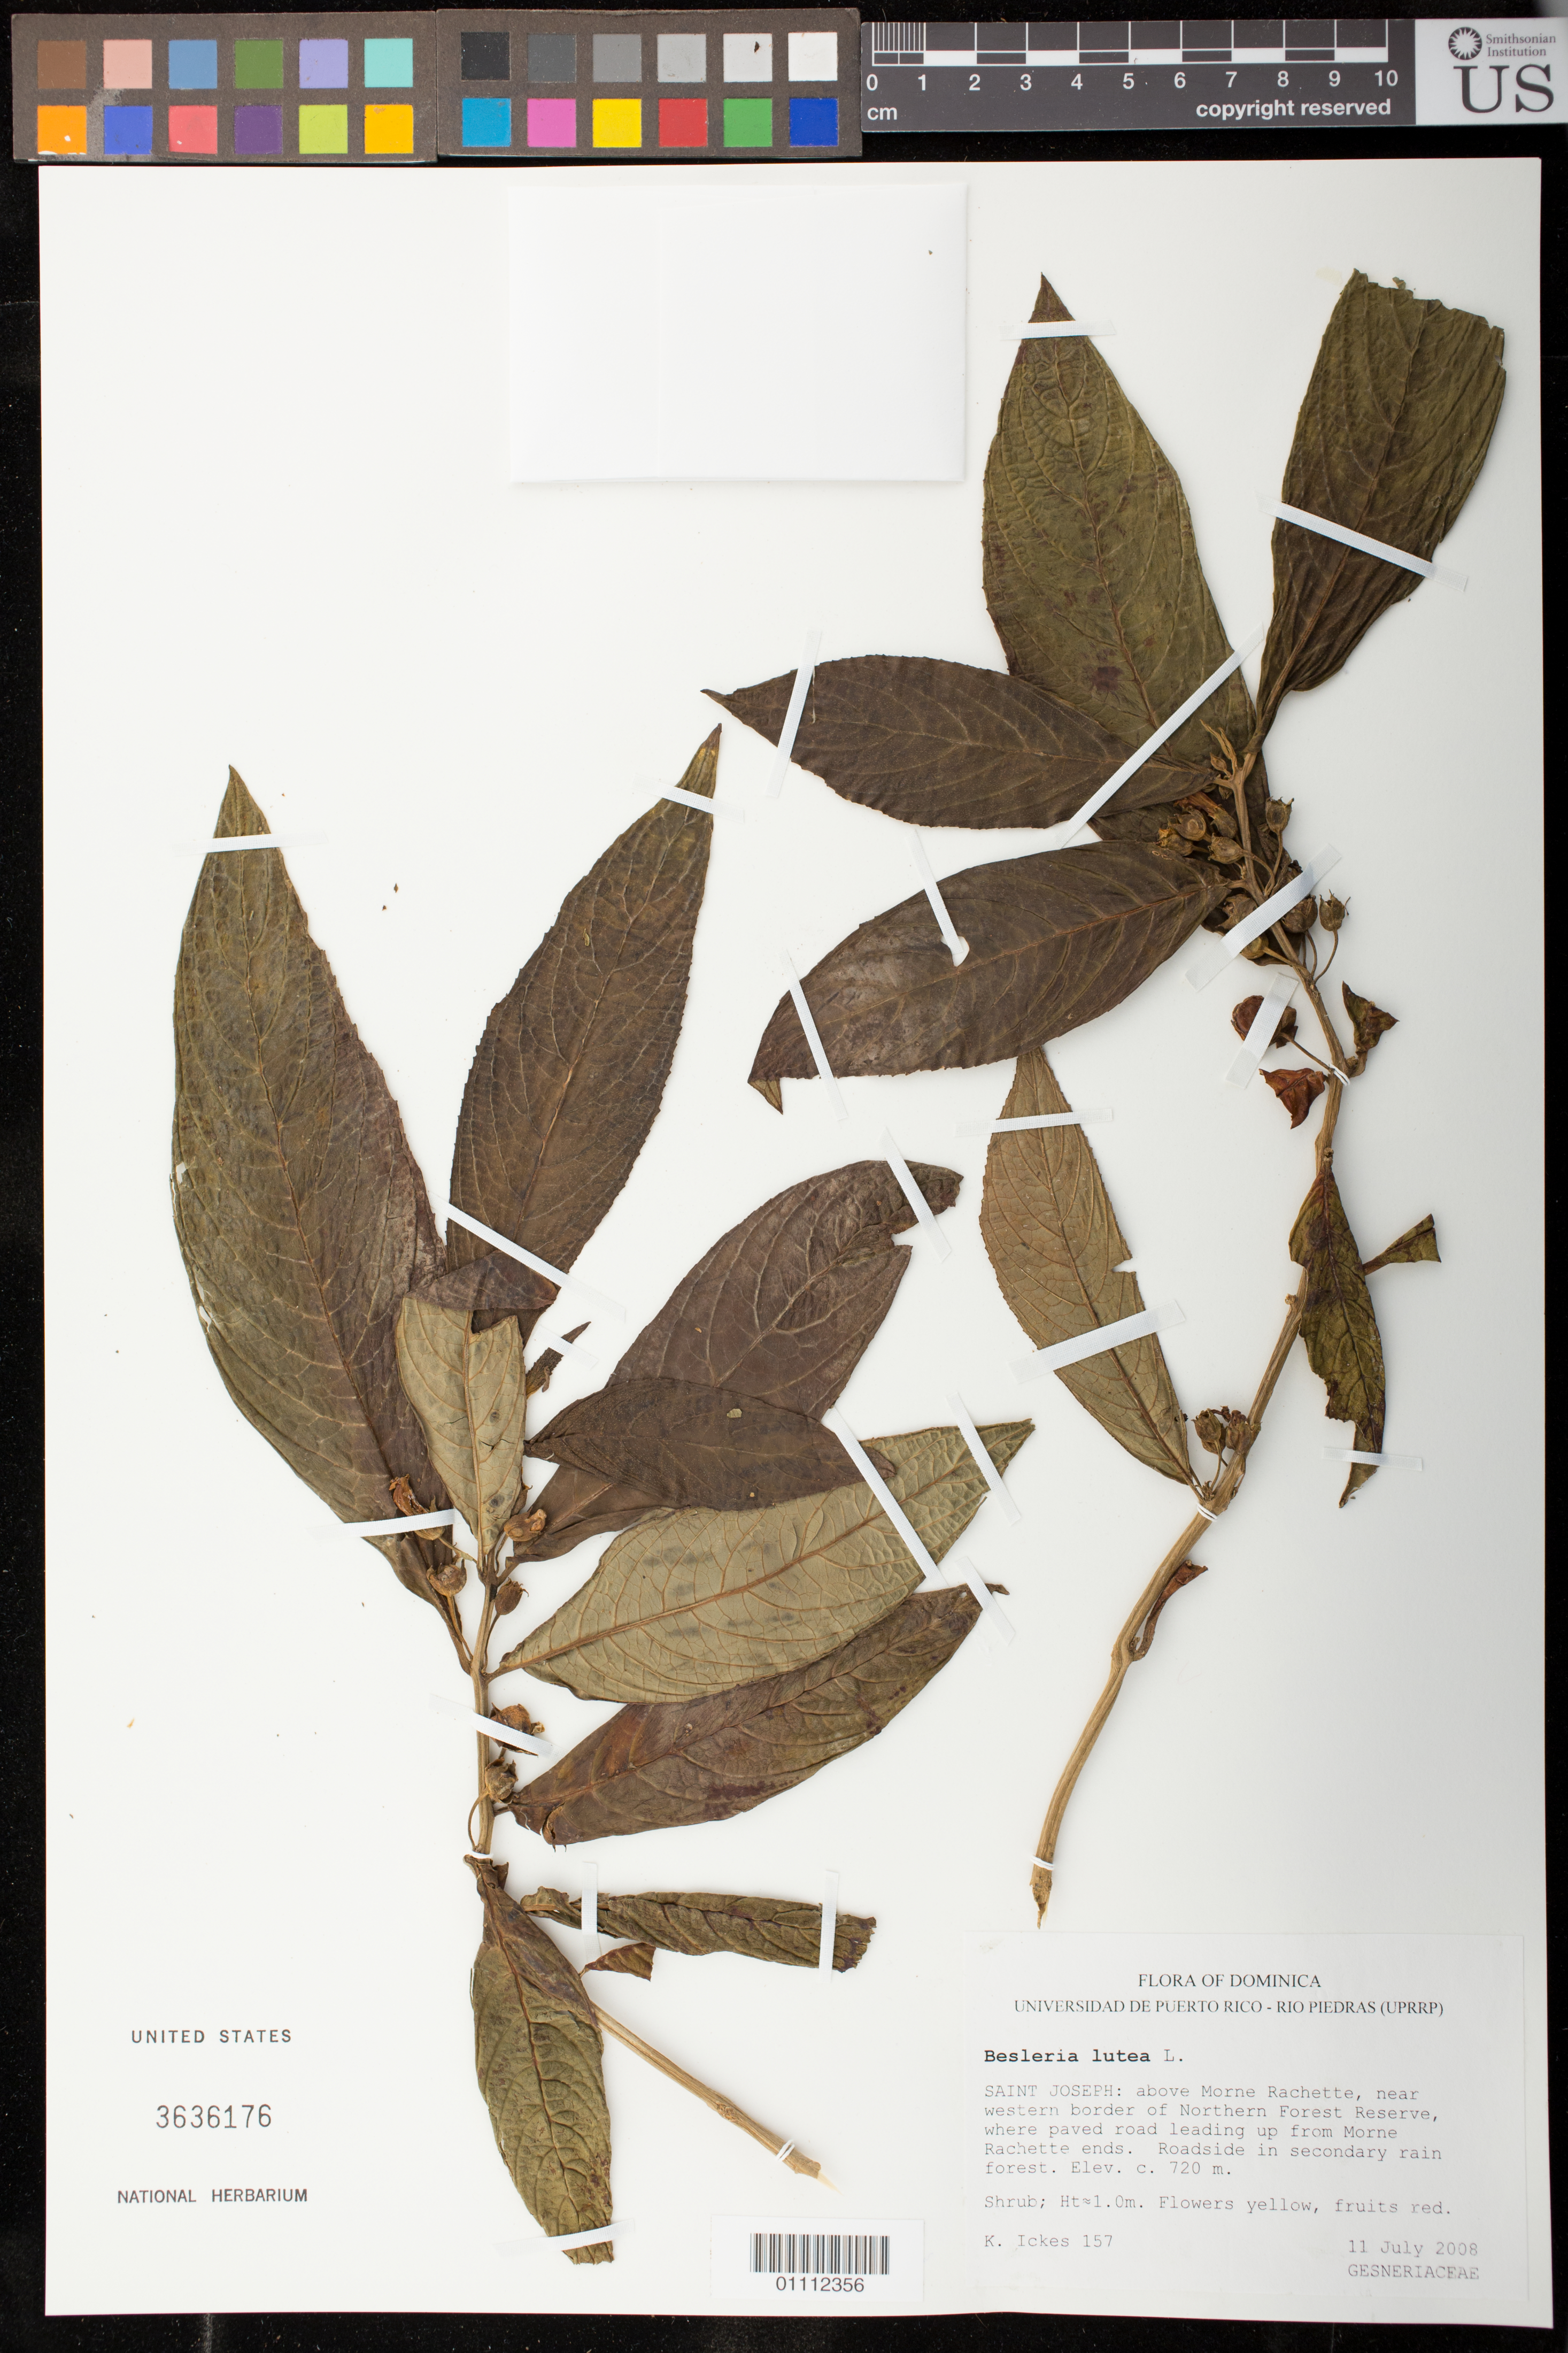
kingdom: Plantae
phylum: Tracheophyta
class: Magnoliopsida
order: Lamiales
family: Gesneriaceae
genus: Besleria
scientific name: Besleria lutea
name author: L.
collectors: K. Ickes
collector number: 157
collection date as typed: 11 Jul 2008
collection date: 2008-07-11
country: Dominica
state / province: St. Joseph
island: Dominica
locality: Northern Forest Reserve, western border above Morne Rachette, where paved road leading up from Morne Rachette ends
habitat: Roadside in secondary rain forest.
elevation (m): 720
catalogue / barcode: US 3636176